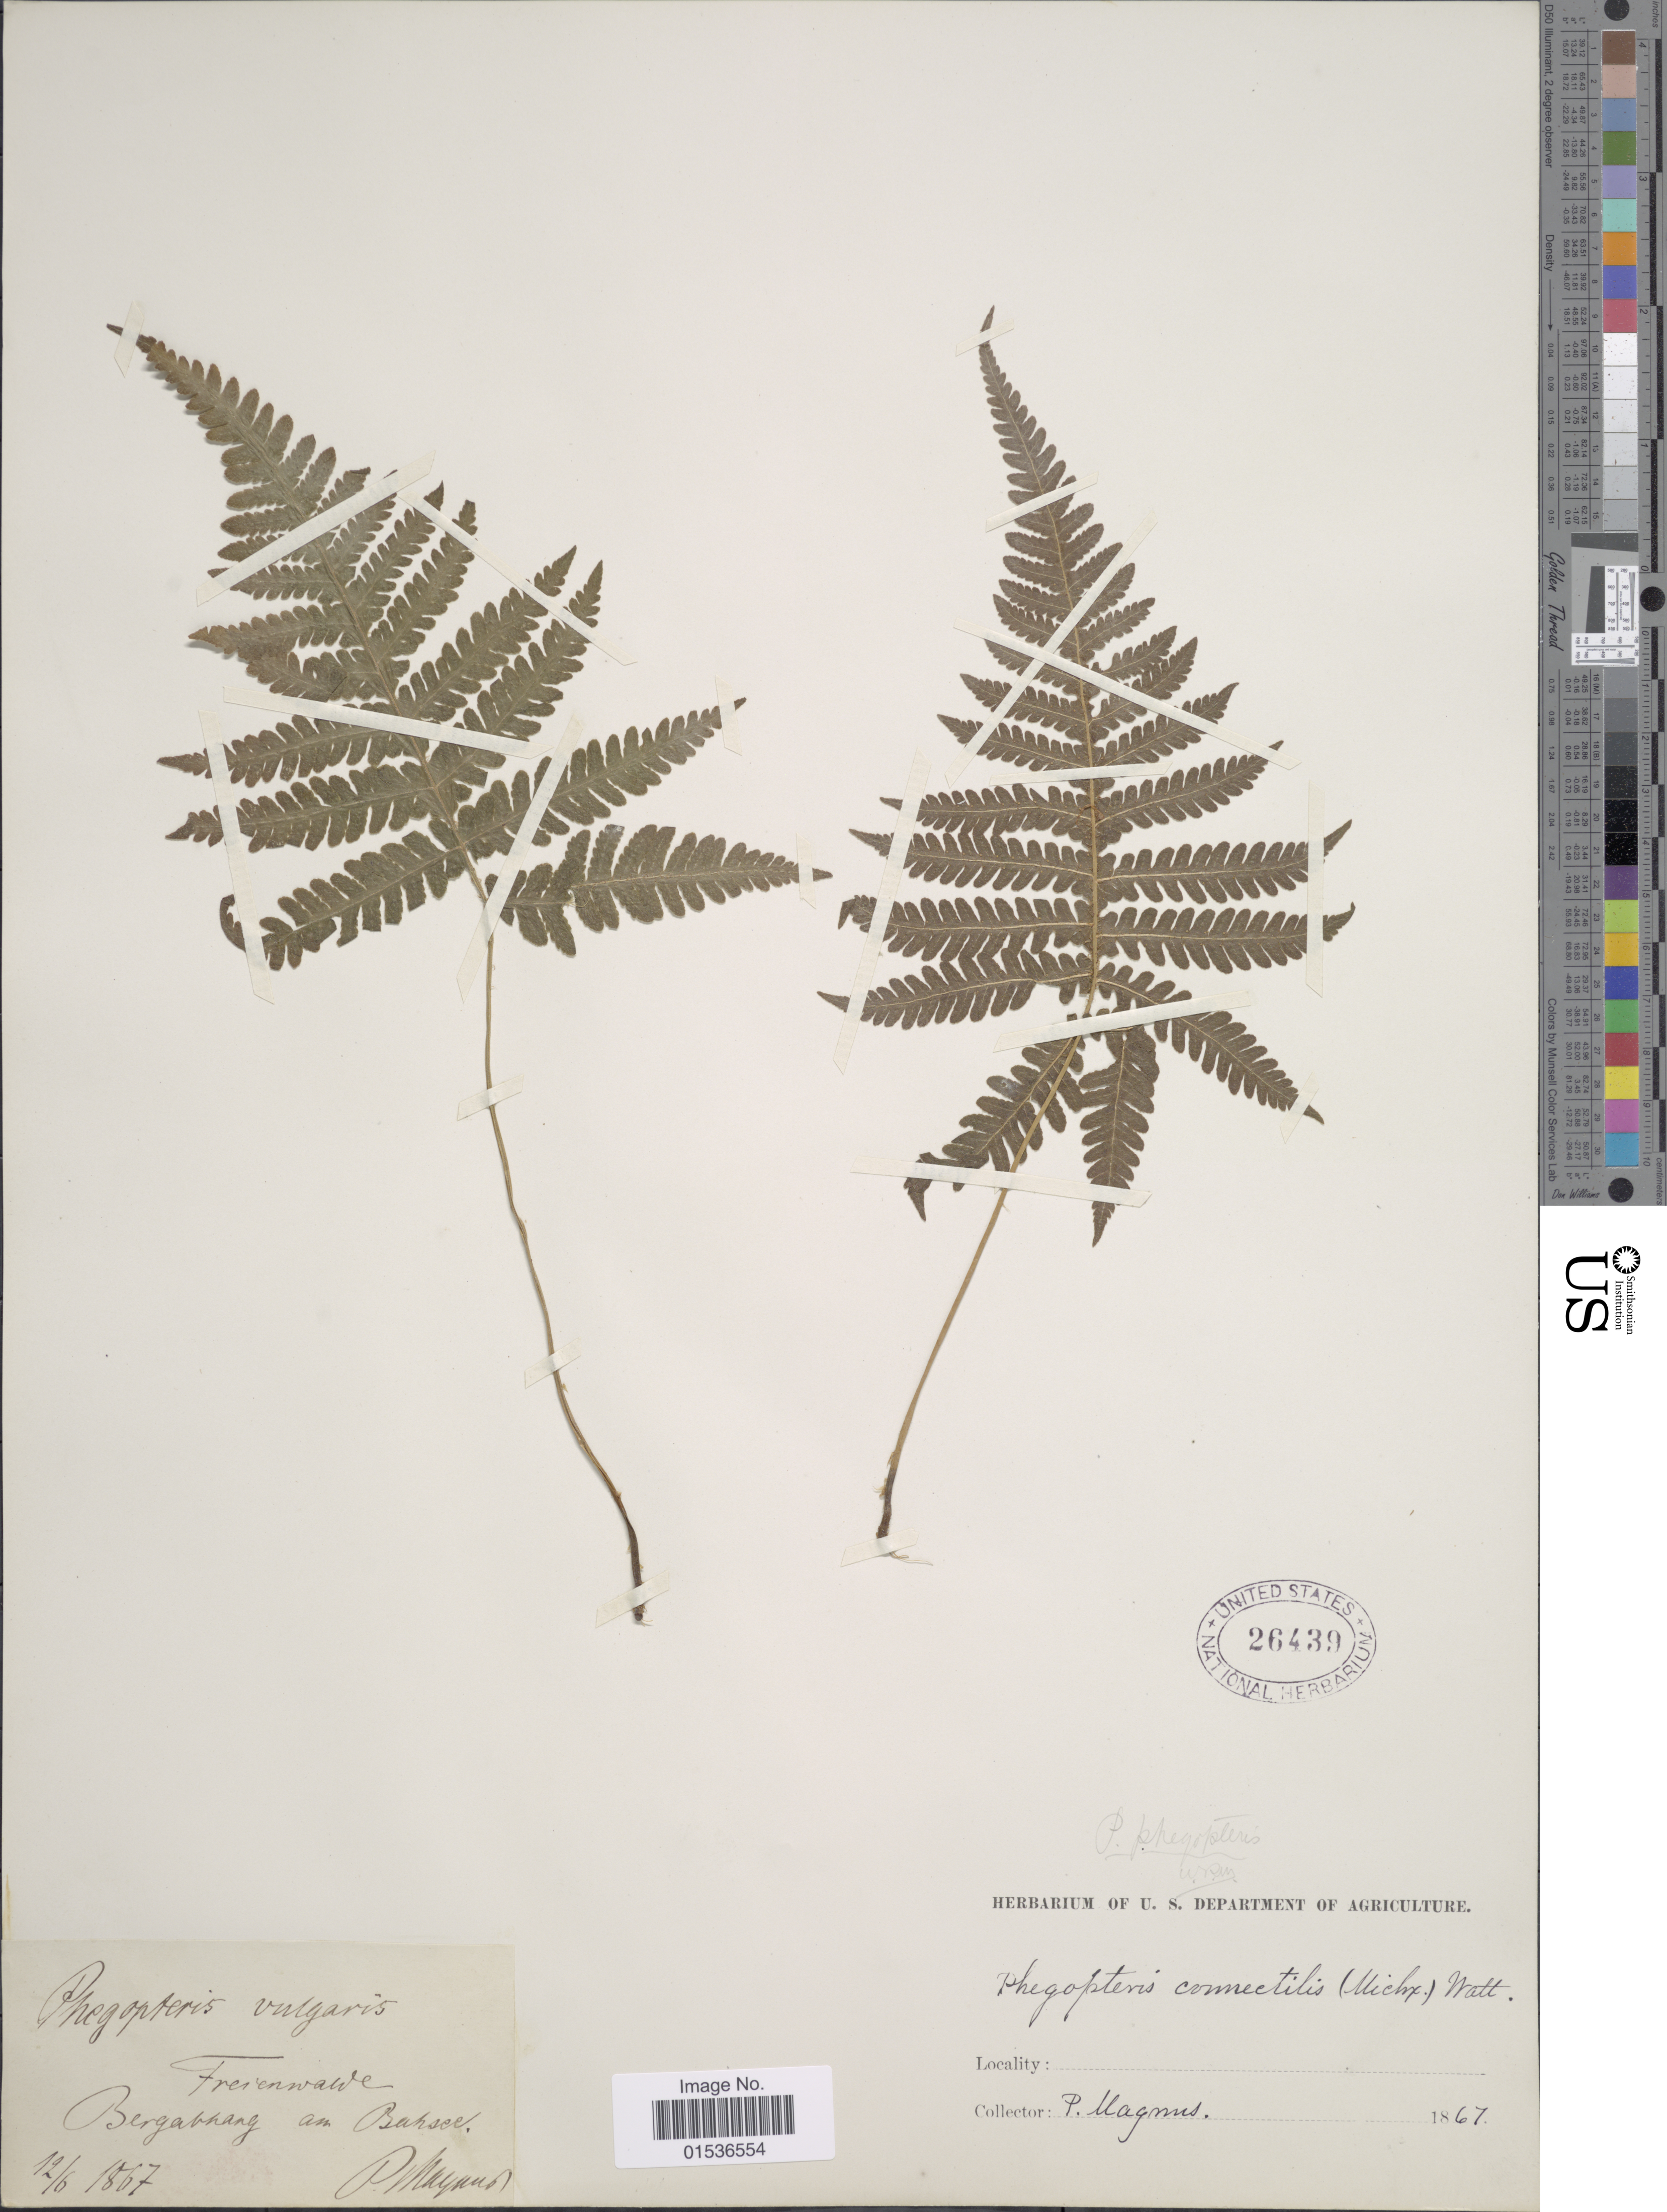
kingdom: Plantae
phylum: Tracheophyta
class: Polypodiopsida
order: Polypodiales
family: Thelypteridaceae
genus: Phegopteris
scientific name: Phegopteris connectilis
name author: (Michx.) Watt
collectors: P. W. Magnus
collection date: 1867-06-12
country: Germany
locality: Freienwalde, Bergabhang en Bahsoe. [interpreted]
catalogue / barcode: US 26439